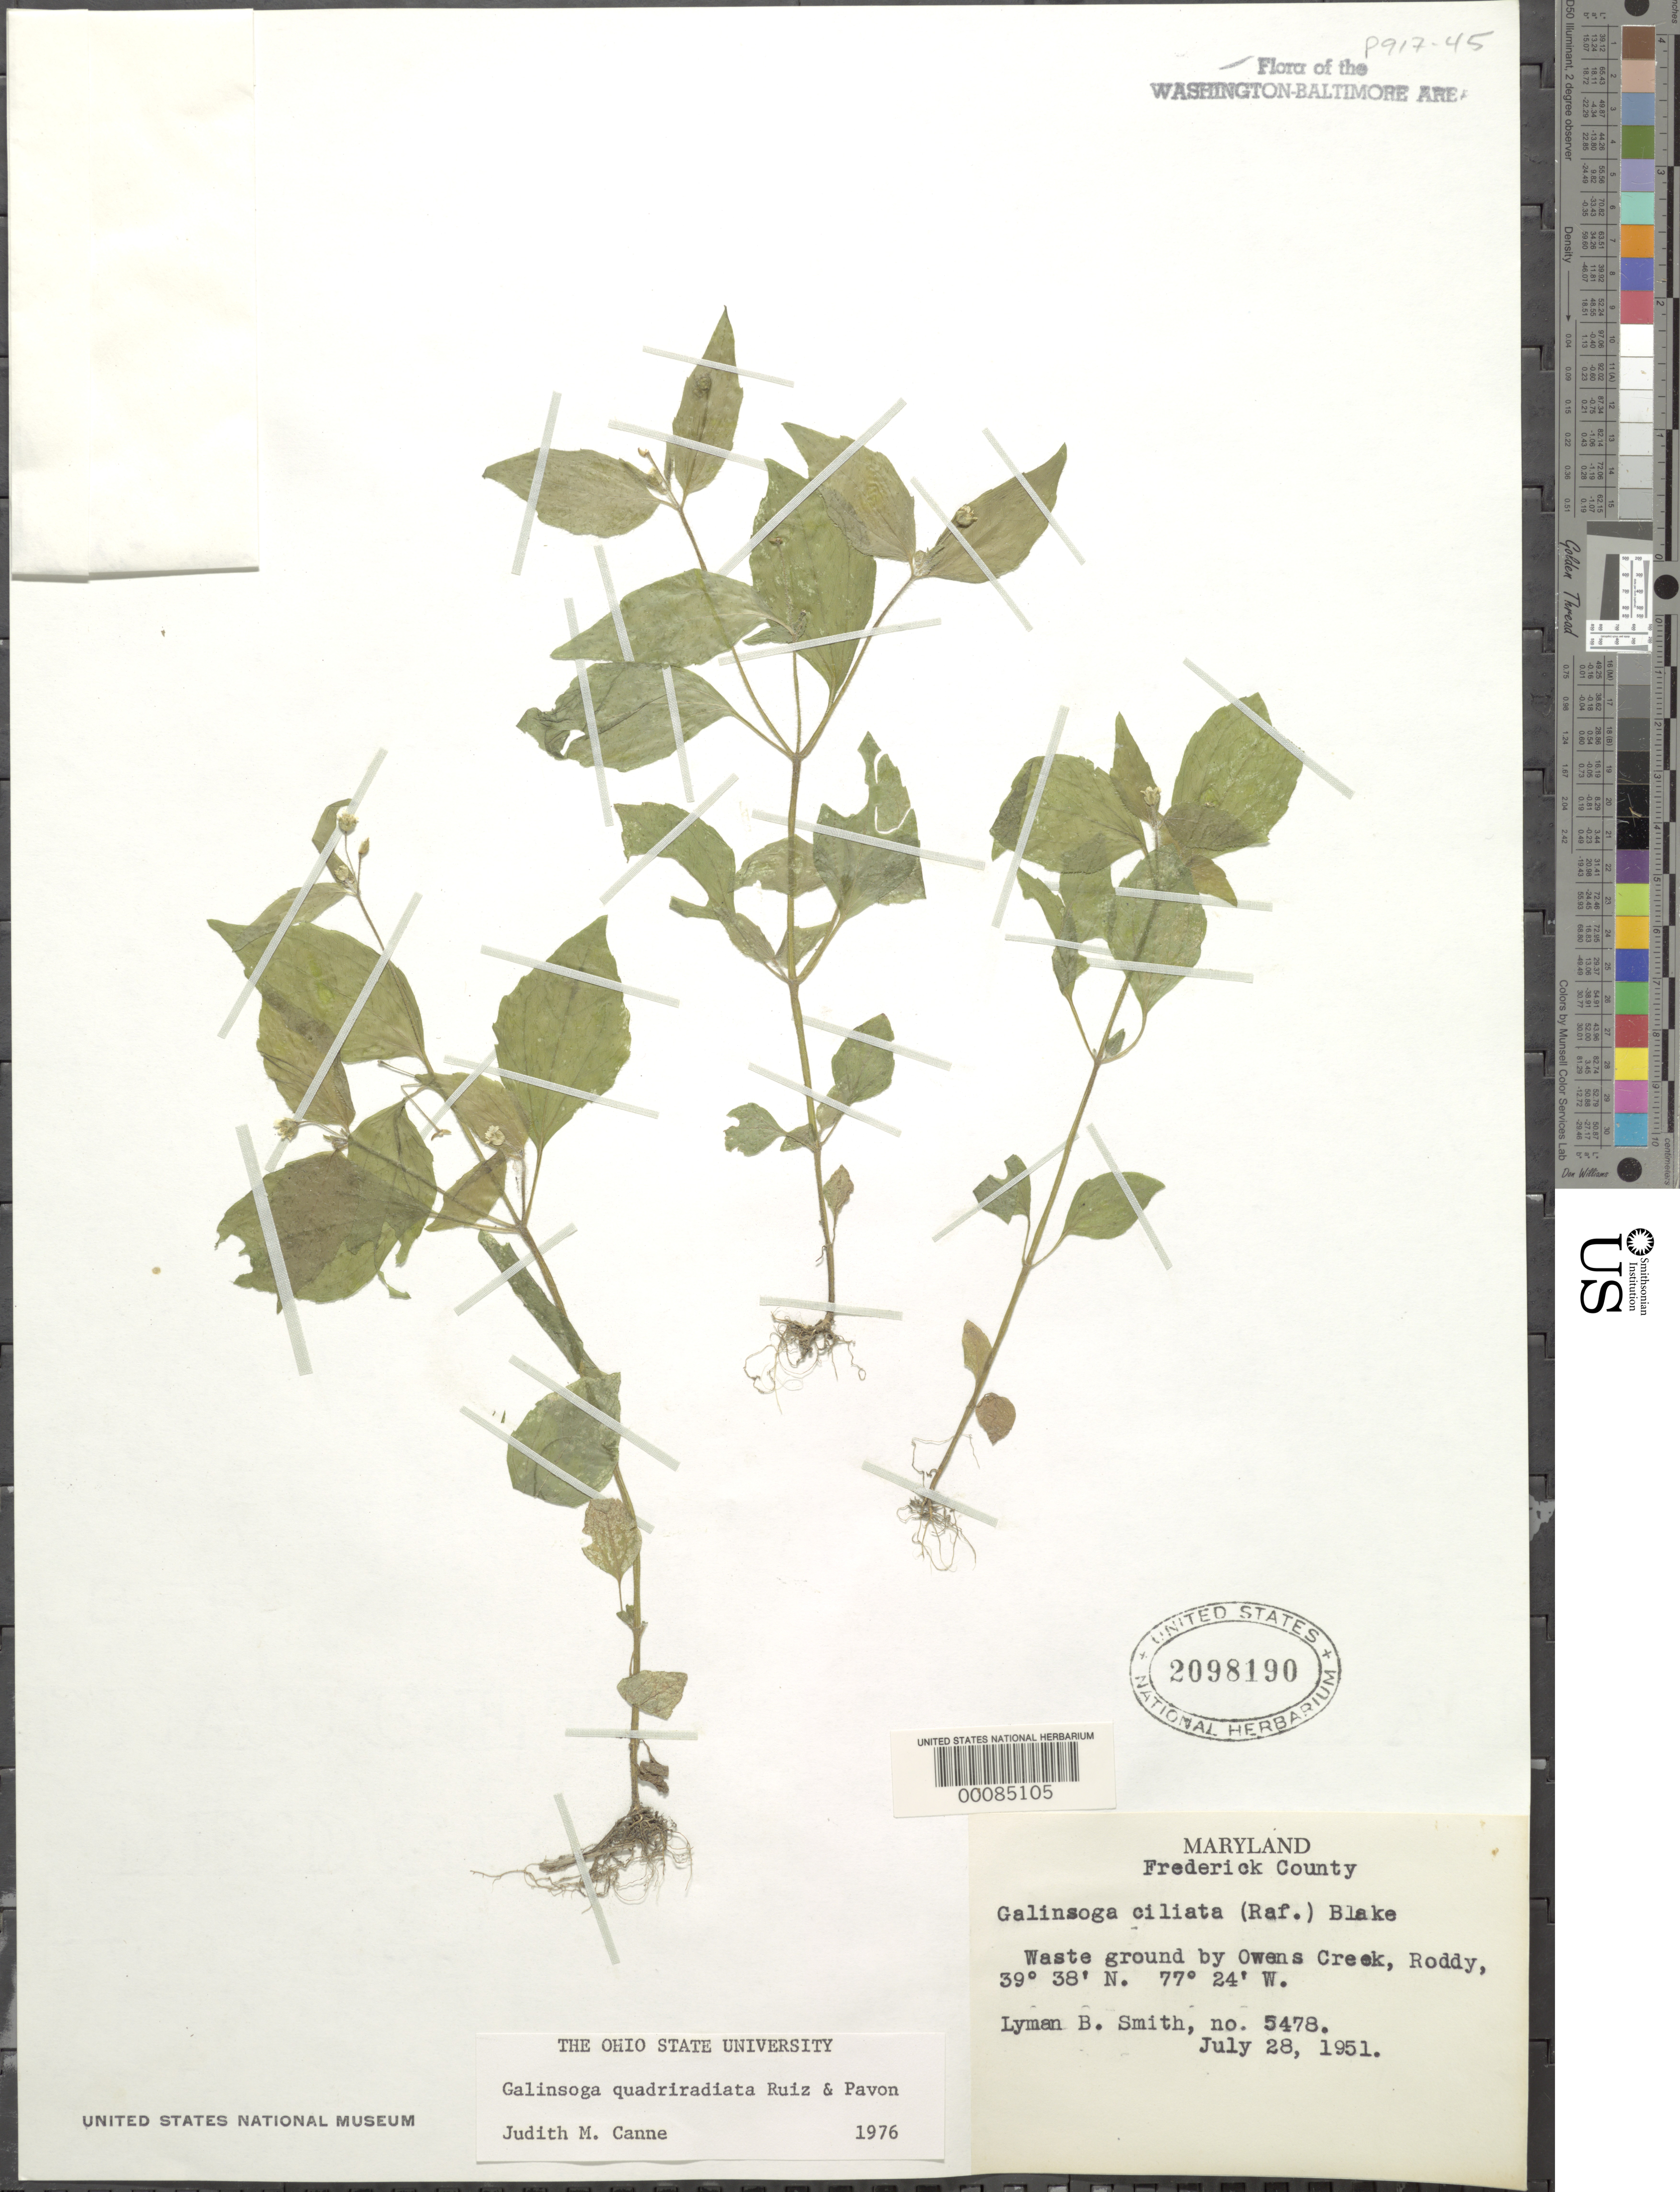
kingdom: Plantae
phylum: Tracheophyta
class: Magnoliopsida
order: Asterales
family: Asteraceae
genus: Galinsoga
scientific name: Galinsoga quadriradiata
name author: Ruiz & Pav.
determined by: Canne-Hilliker, J. M.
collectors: L. Smith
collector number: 5478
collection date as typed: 28 Jul 1951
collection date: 1951-07-28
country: United States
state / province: Maryland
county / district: Frederick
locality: Owens Creek, Roddy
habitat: Waste ground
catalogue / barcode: US 2098190